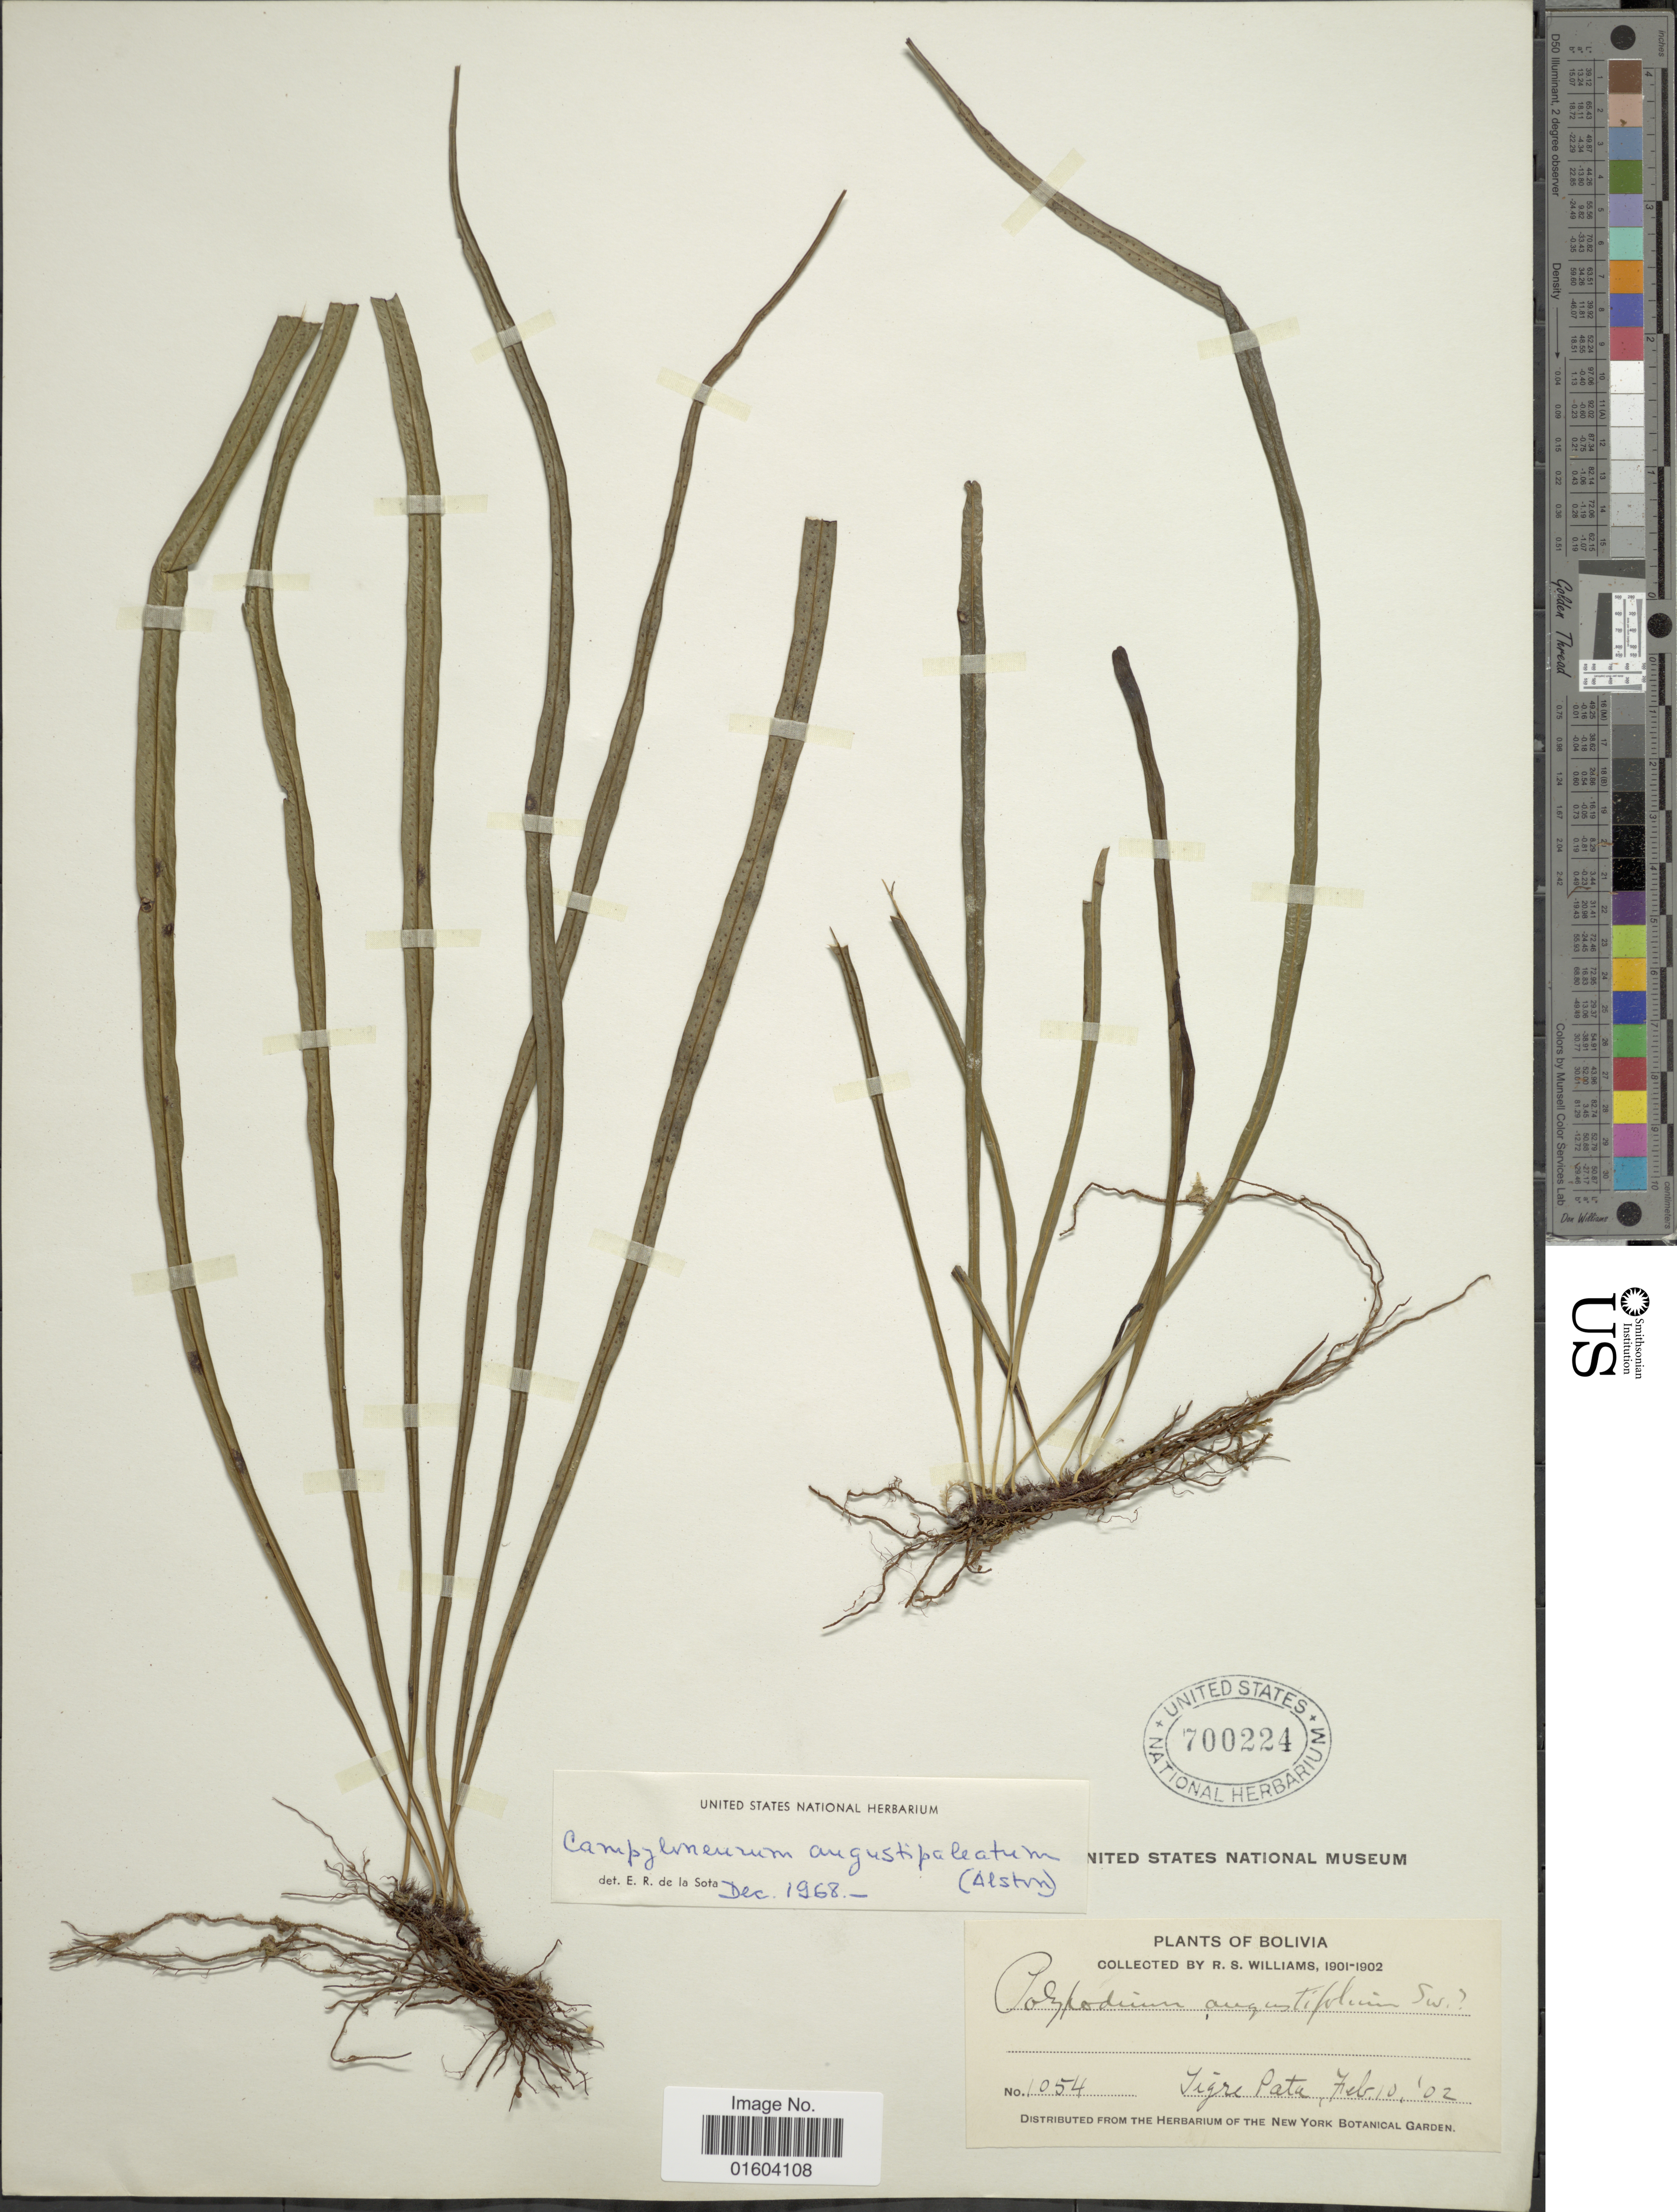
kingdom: Plantae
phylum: Tracheophyta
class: Polypodiopsida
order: Polypodiales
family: Polypodiaceae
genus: Campyloneurum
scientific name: Campyloneurum angustipaleatum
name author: (Alston) Lellinger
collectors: R. S. Williams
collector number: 1054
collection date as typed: Feb. 10, '02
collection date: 1902-02-10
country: Bolivia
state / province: La Paz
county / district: Franz Tamayo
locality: Tigre Pata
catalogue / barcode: US 700224